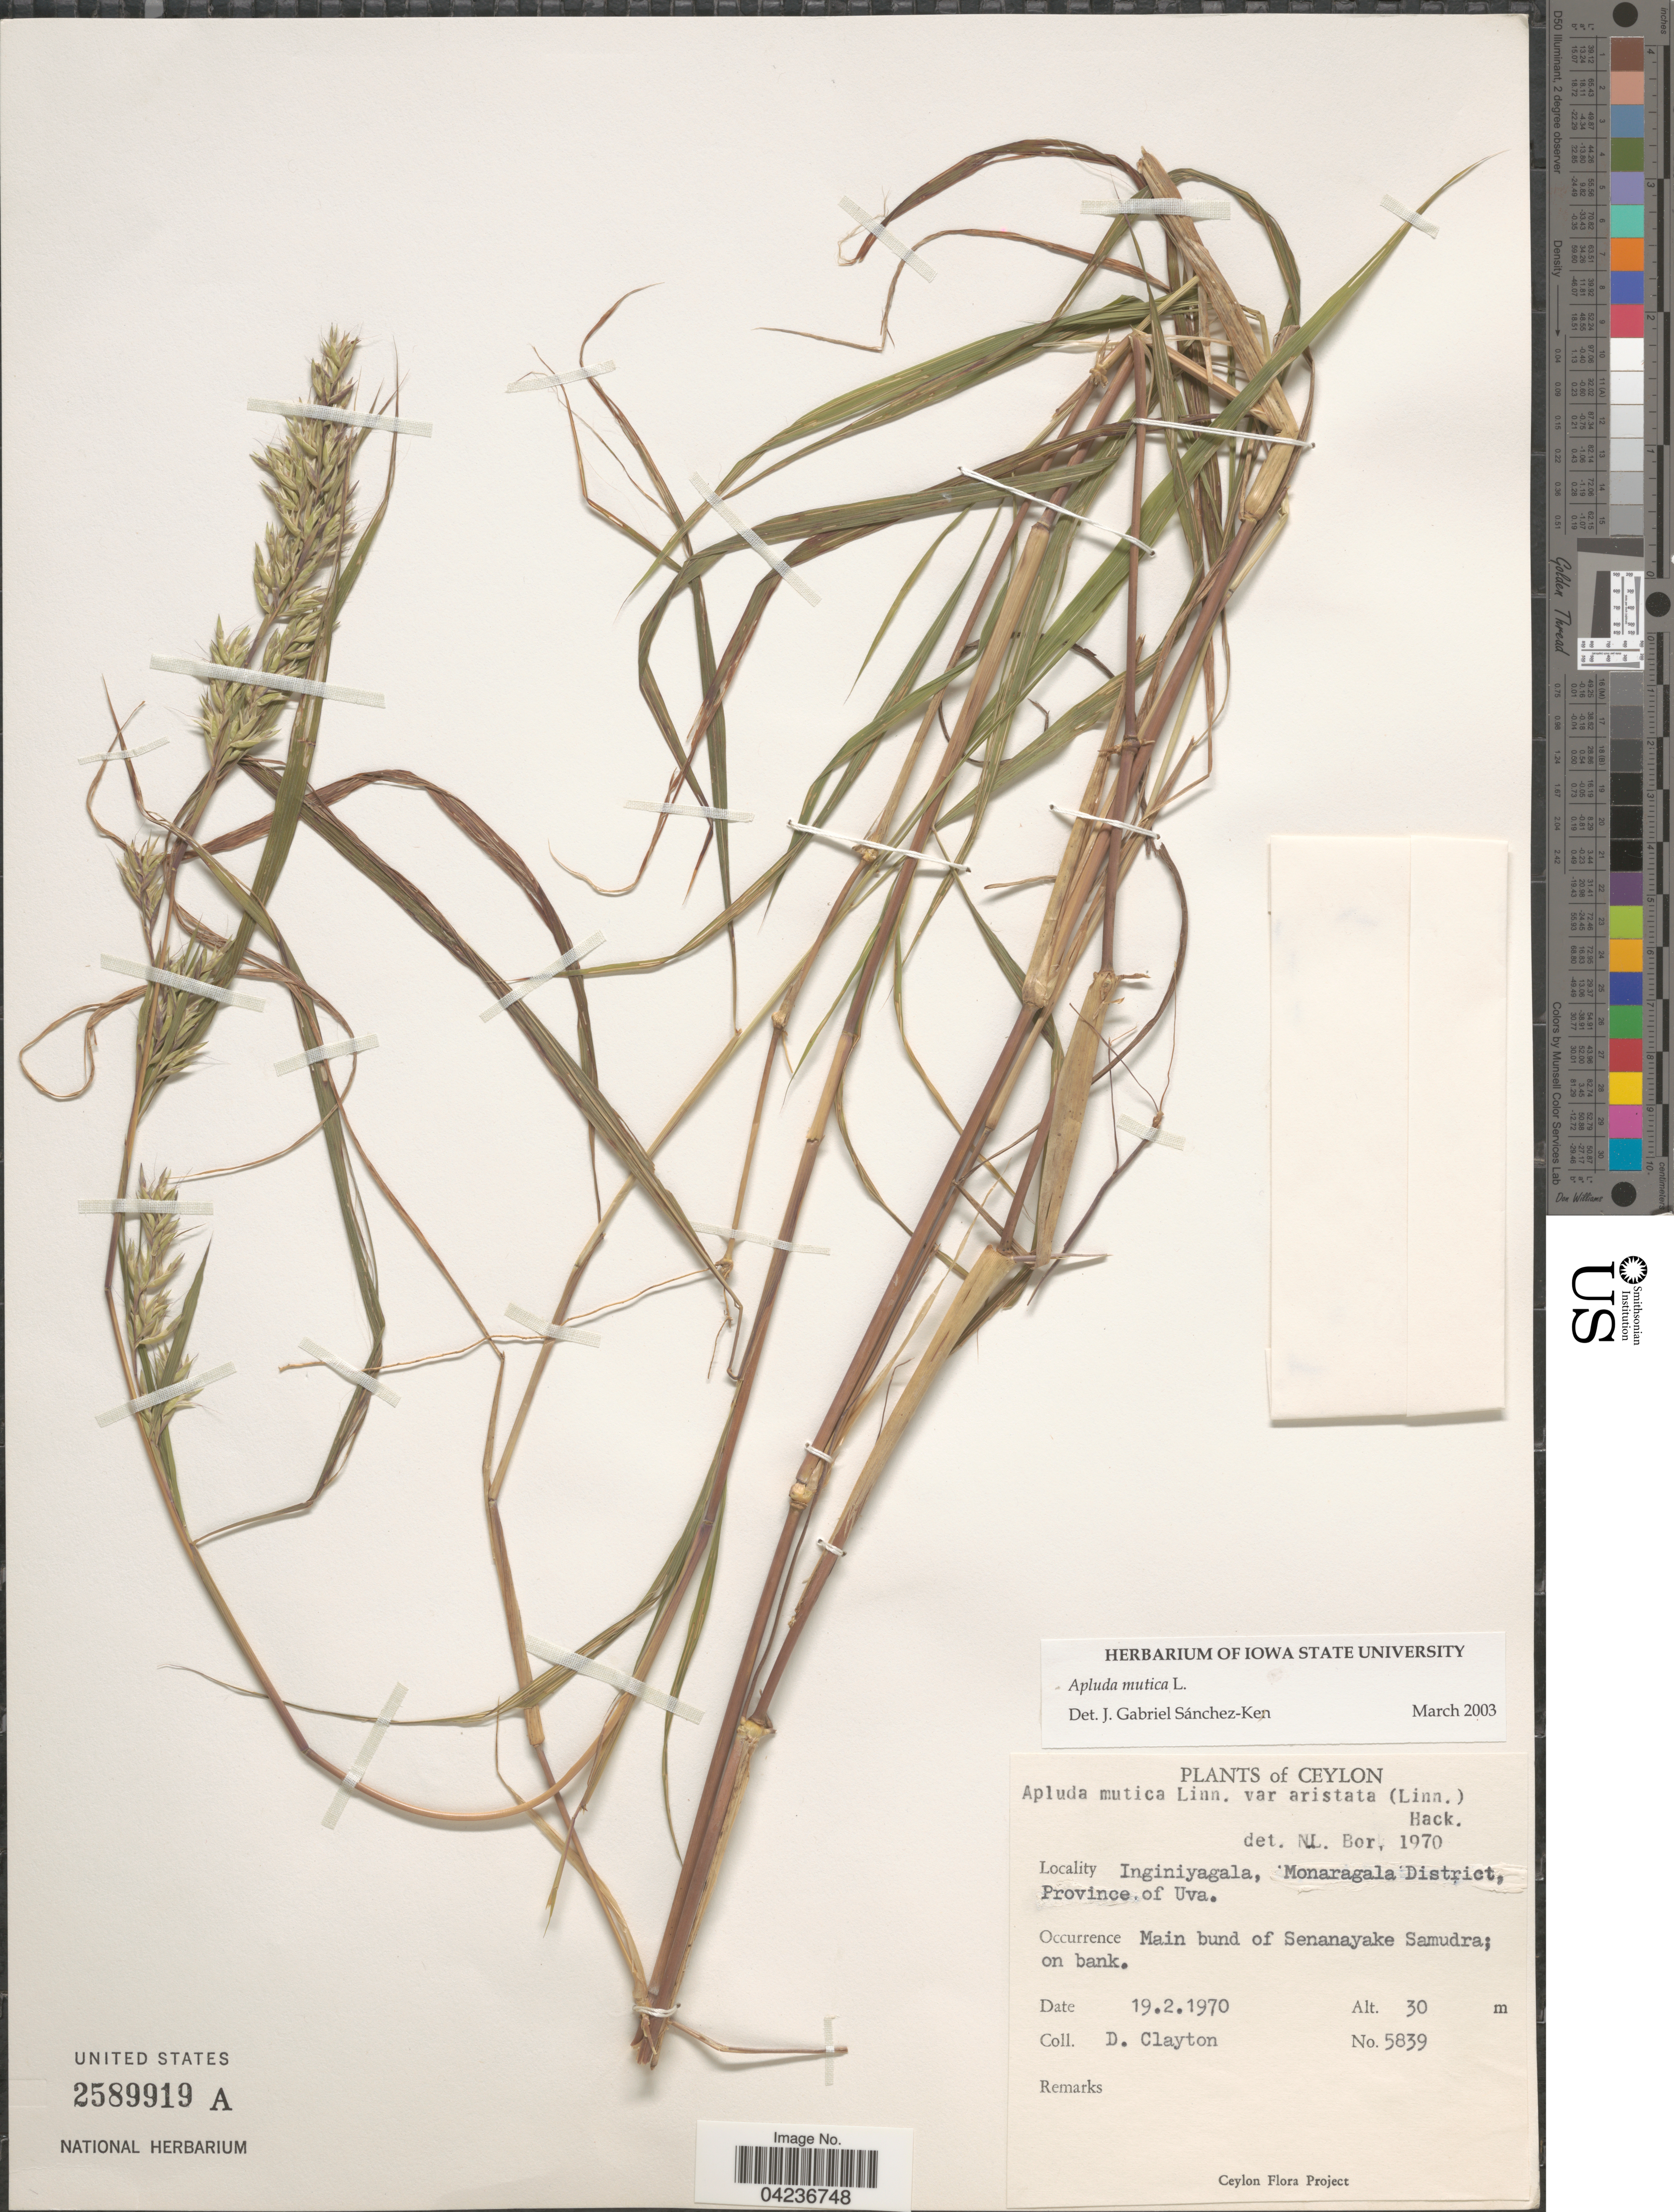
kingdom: Plantae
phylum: Tracheophyta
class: Liliopsida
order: Poales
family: Poaceae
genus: Apluda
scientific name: Apluda mutica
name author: L.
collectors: D. Clayton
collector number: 5839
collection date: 1970-02-19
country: Sri Lanka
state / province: Uva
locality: Ceylon. Inginiyagala, Monaragala District. Main bund of Senanayake Samudra; on bank.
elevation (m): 30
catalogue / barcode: US 2589919A